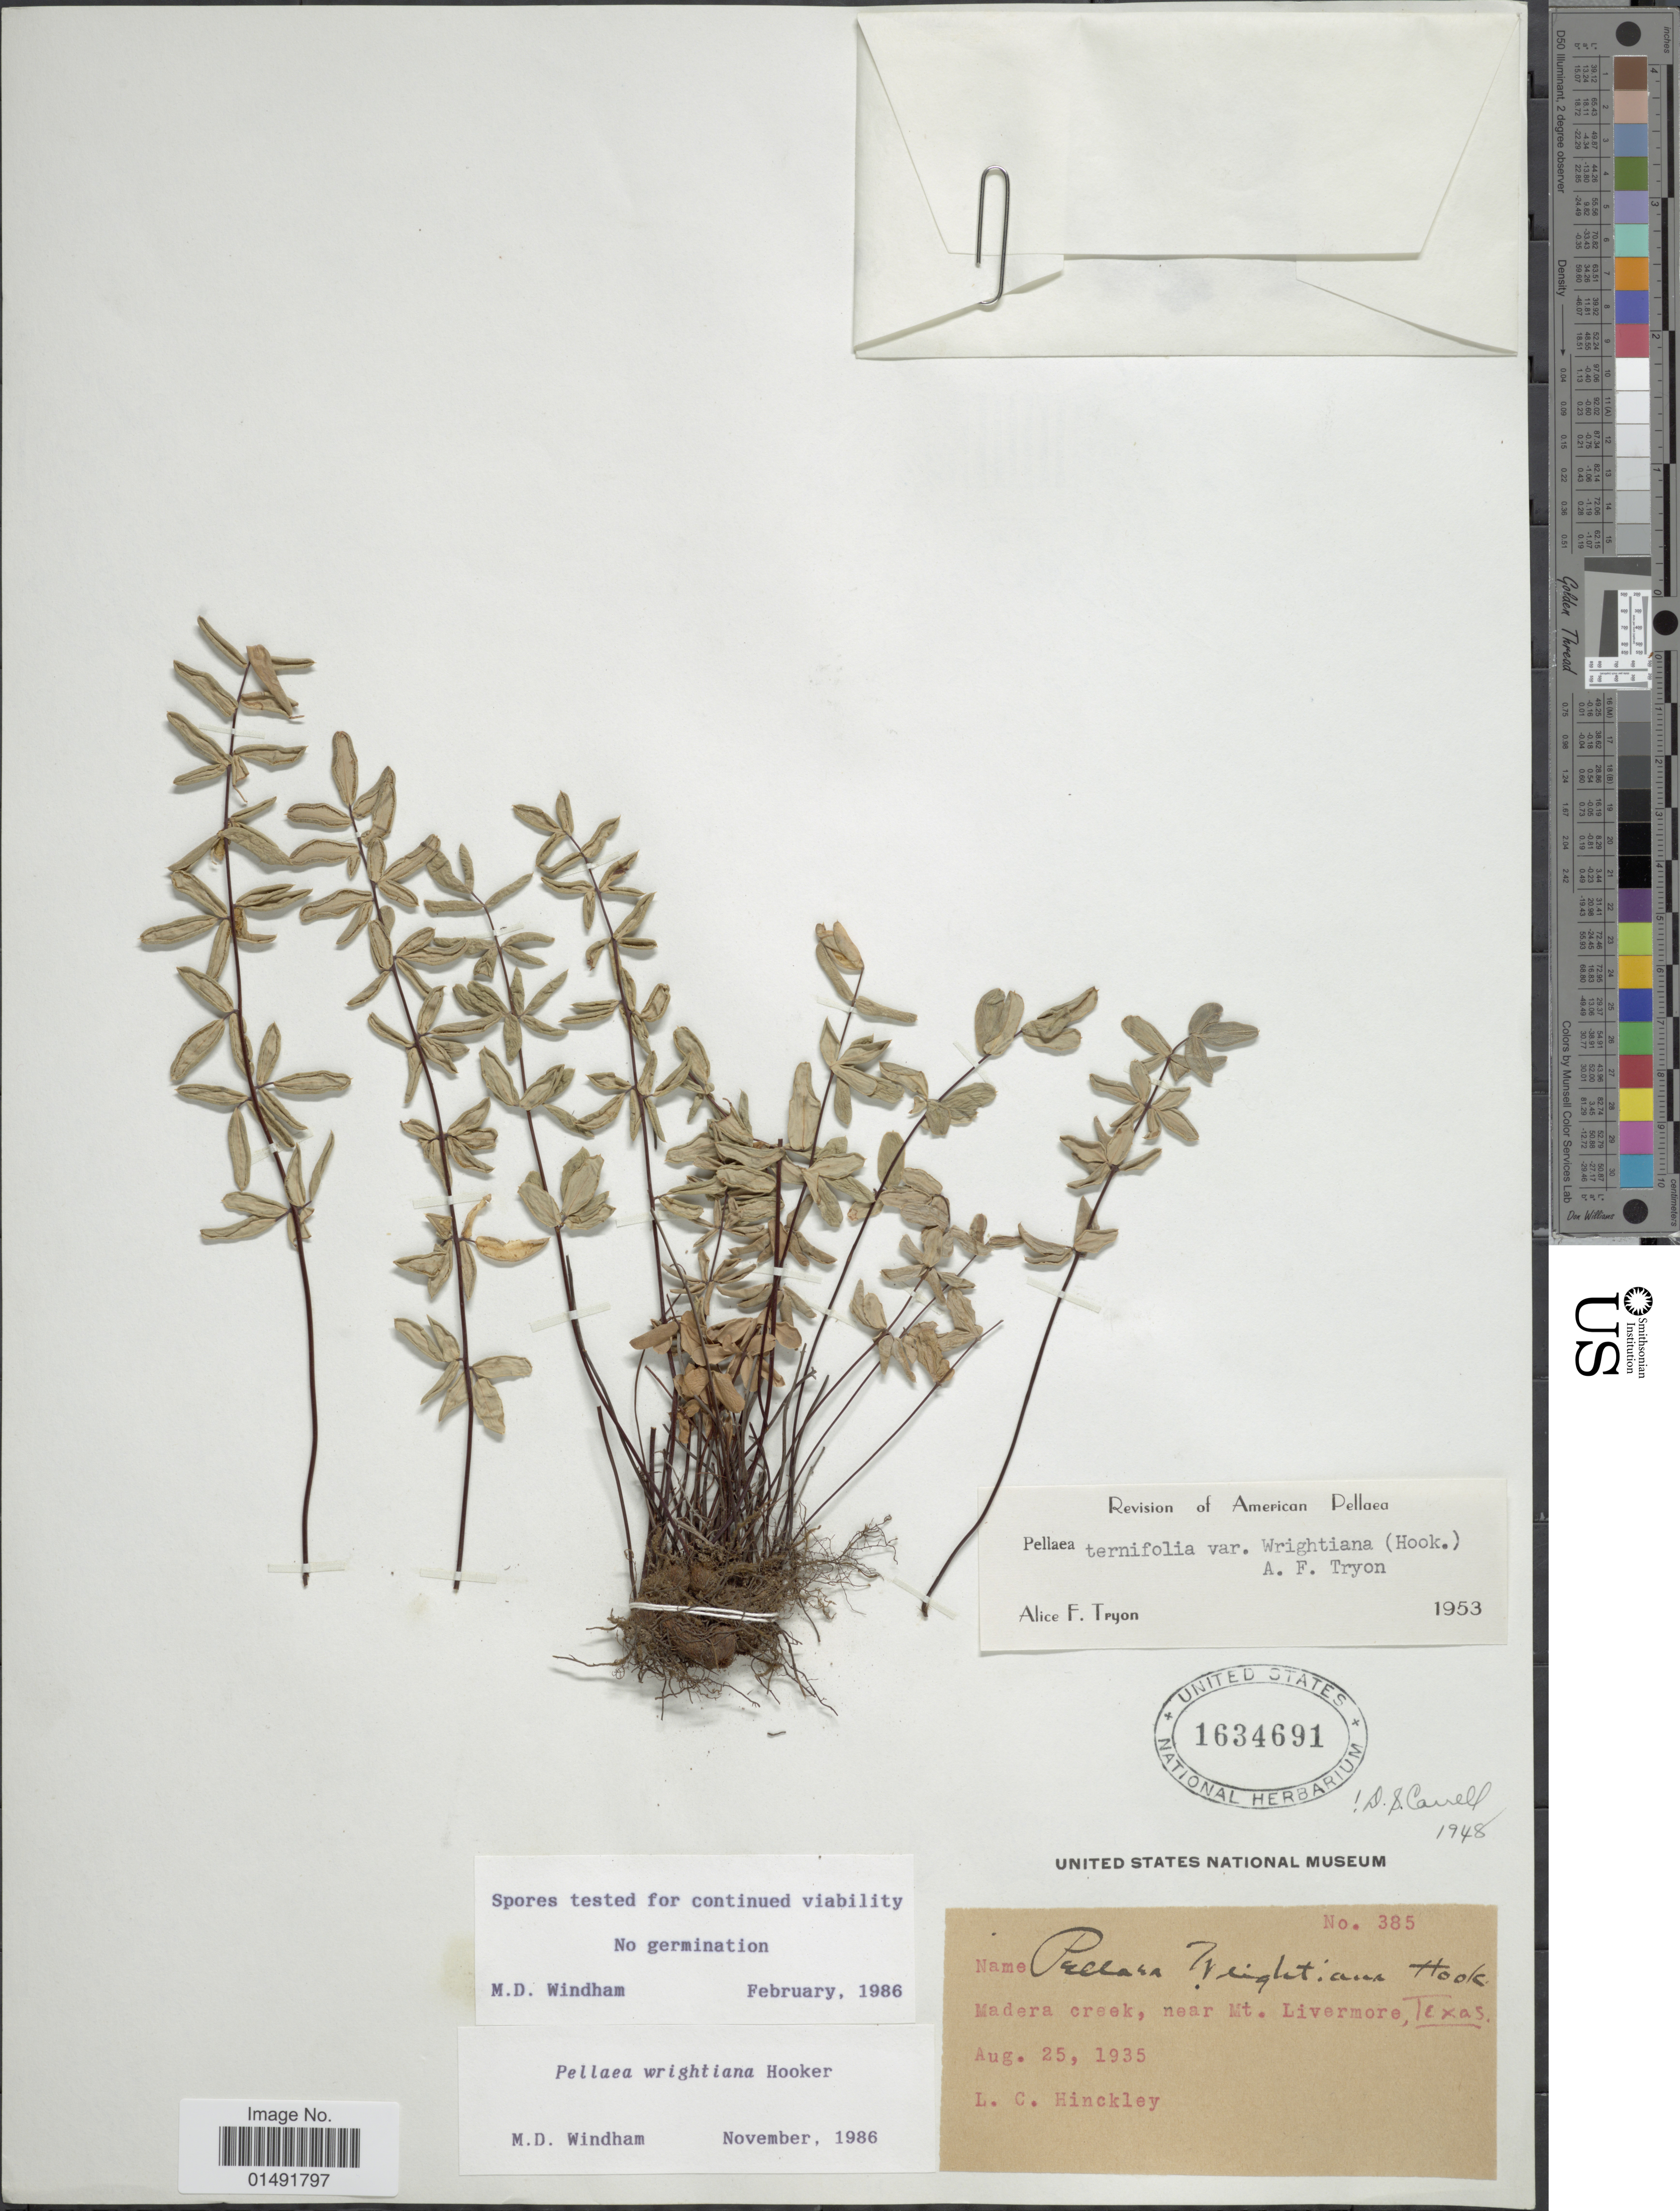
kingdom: Plantae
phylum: Tracheophyta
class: Polypodiopsida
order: Polypodiales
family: Pteridaceae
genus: Pellaea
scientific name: Pellaea wrightiana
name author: Hook.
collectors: L. Hinckley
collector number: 385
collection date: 1935-08-25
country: United States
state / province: Texas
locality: Madera creek, near Mt Livermore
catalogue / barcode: US 1634691